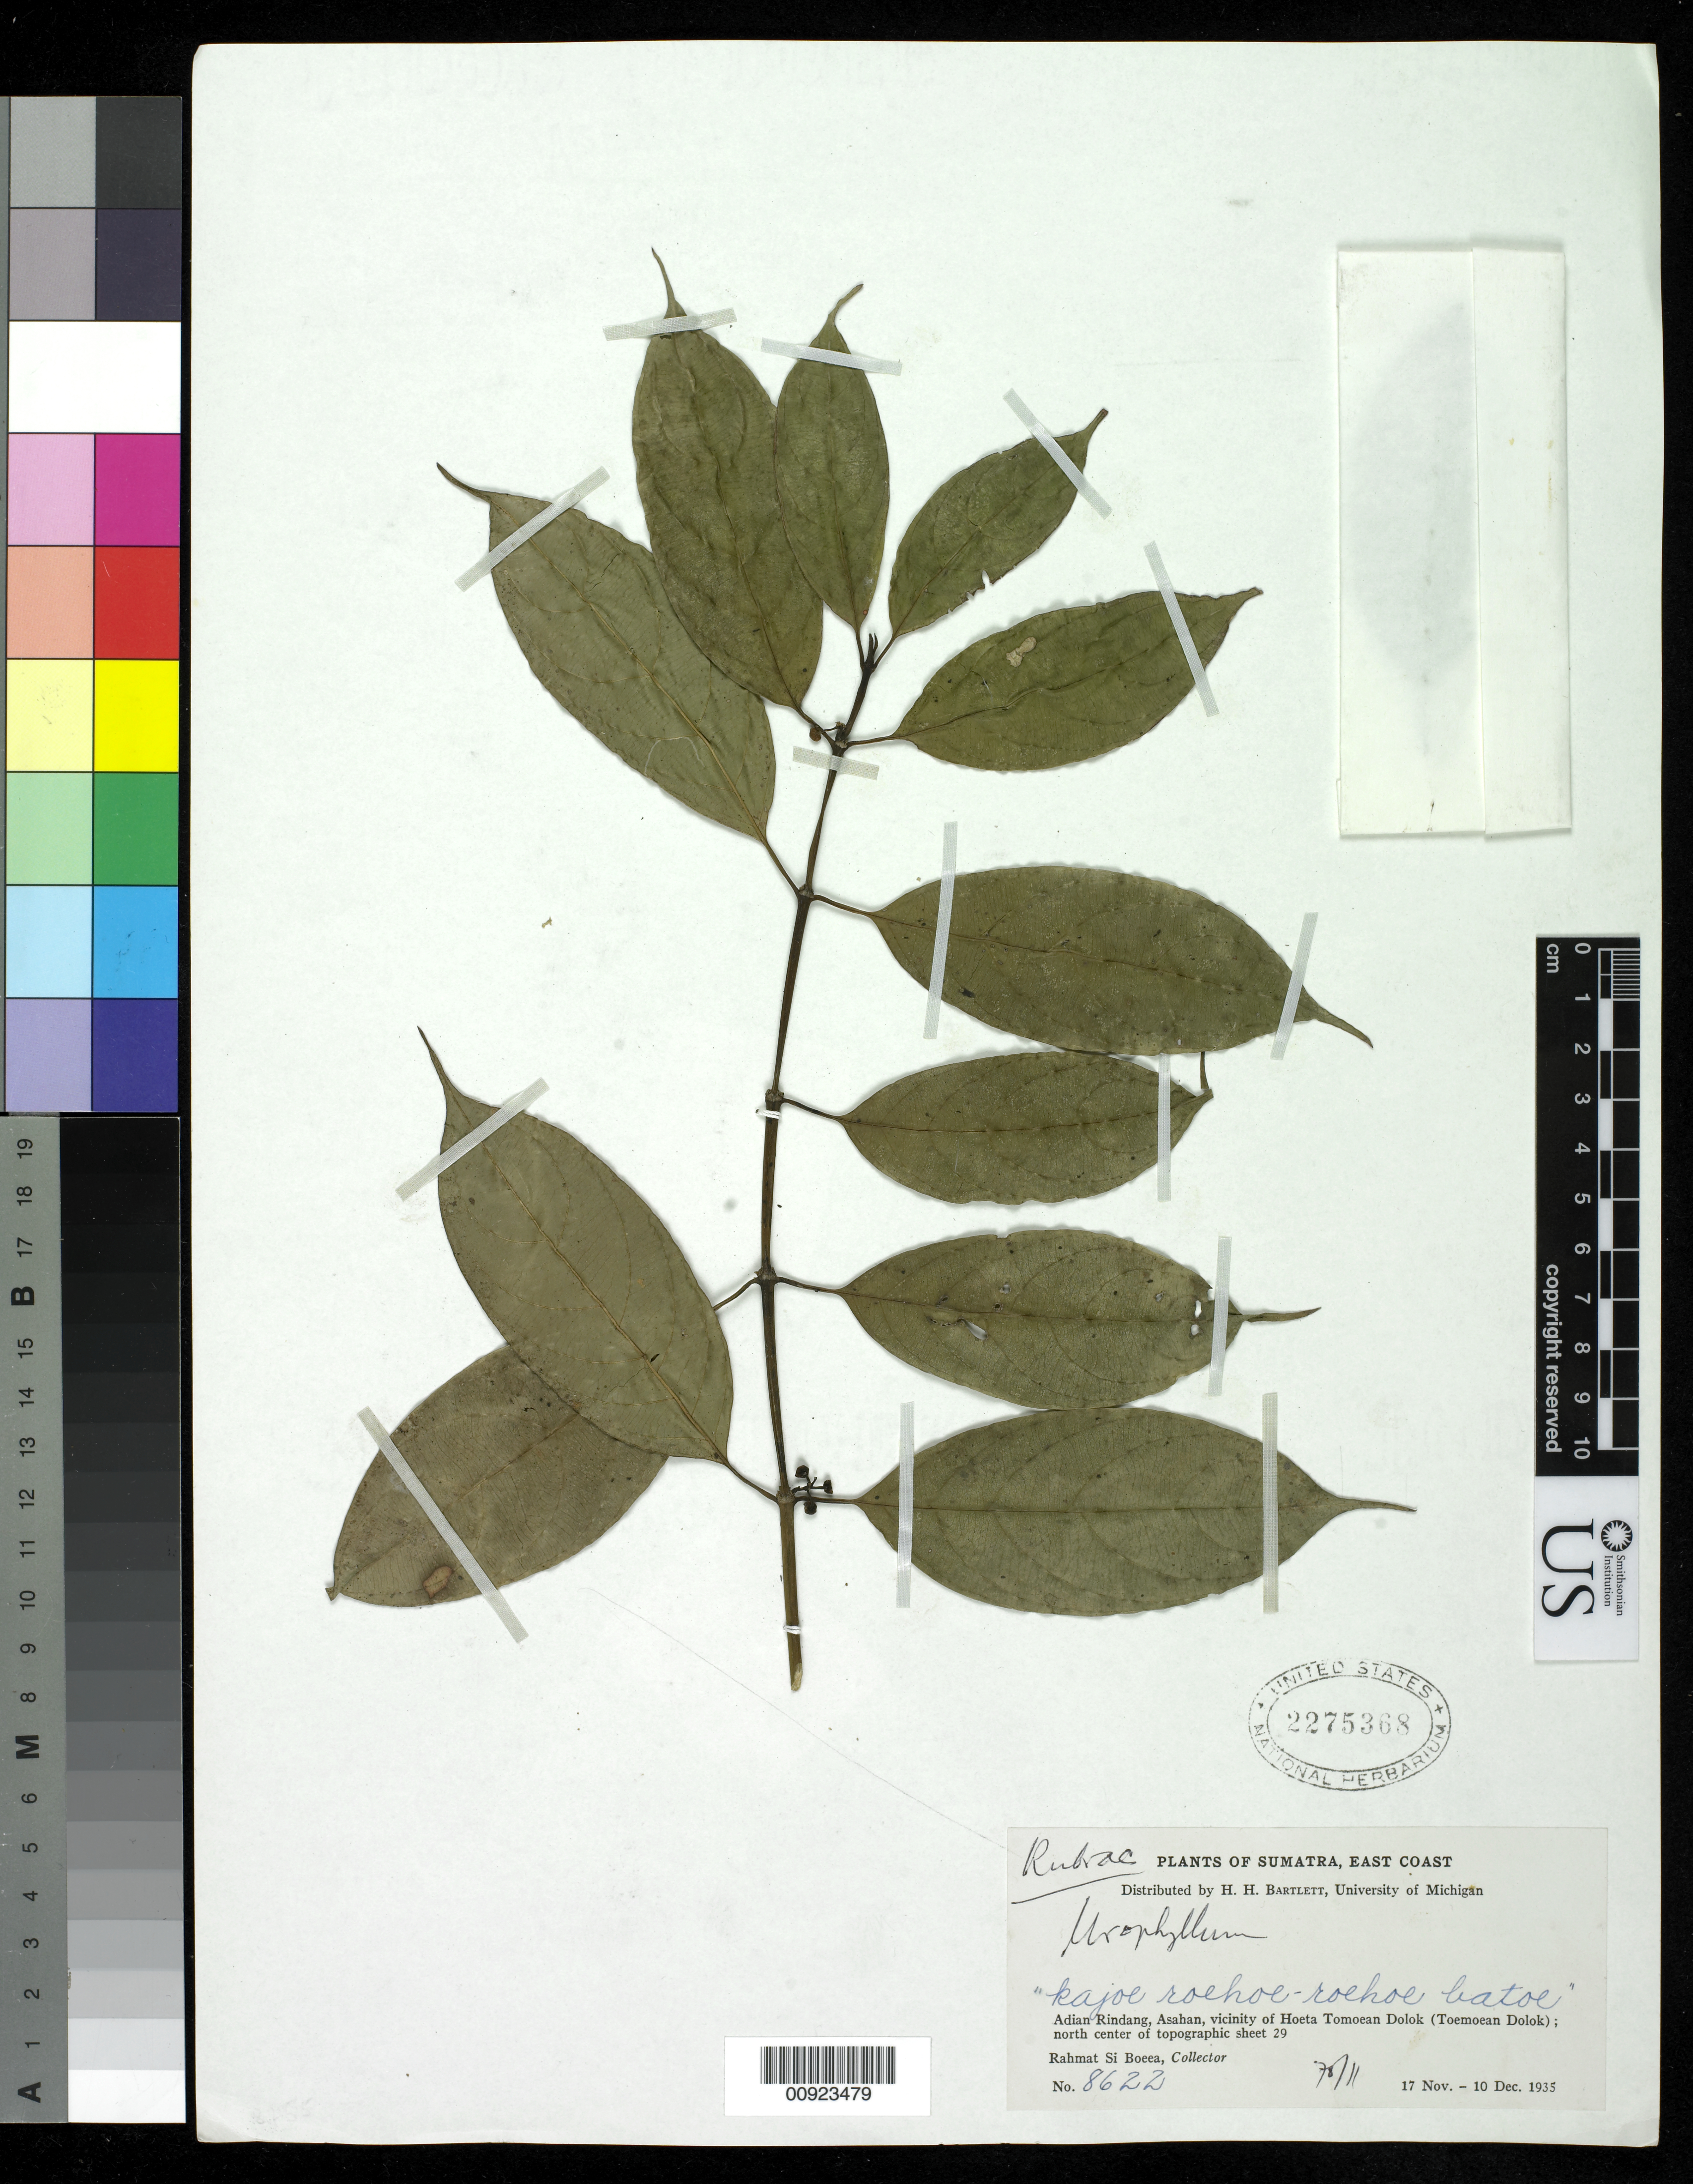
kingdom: Plantae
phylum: Tracheophyta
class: Magnoliopsida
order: Gentianales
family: Rubiaceae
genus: Urophyllum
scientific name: Urophyllum sp.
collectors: Rahmat Si Boeea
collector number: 8622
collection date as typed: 17 Nov 1935 to 10 Dec 1935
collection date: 1935-11-17/1935-12-10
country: Indonesia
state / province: Sumatra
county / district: Aceh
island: Sumatra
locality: Adian Rindang, Asahan, vicinity of Hoeta Tomoean Dolok (Toemoean Dolok), Atjeh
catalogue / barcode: US 2275368